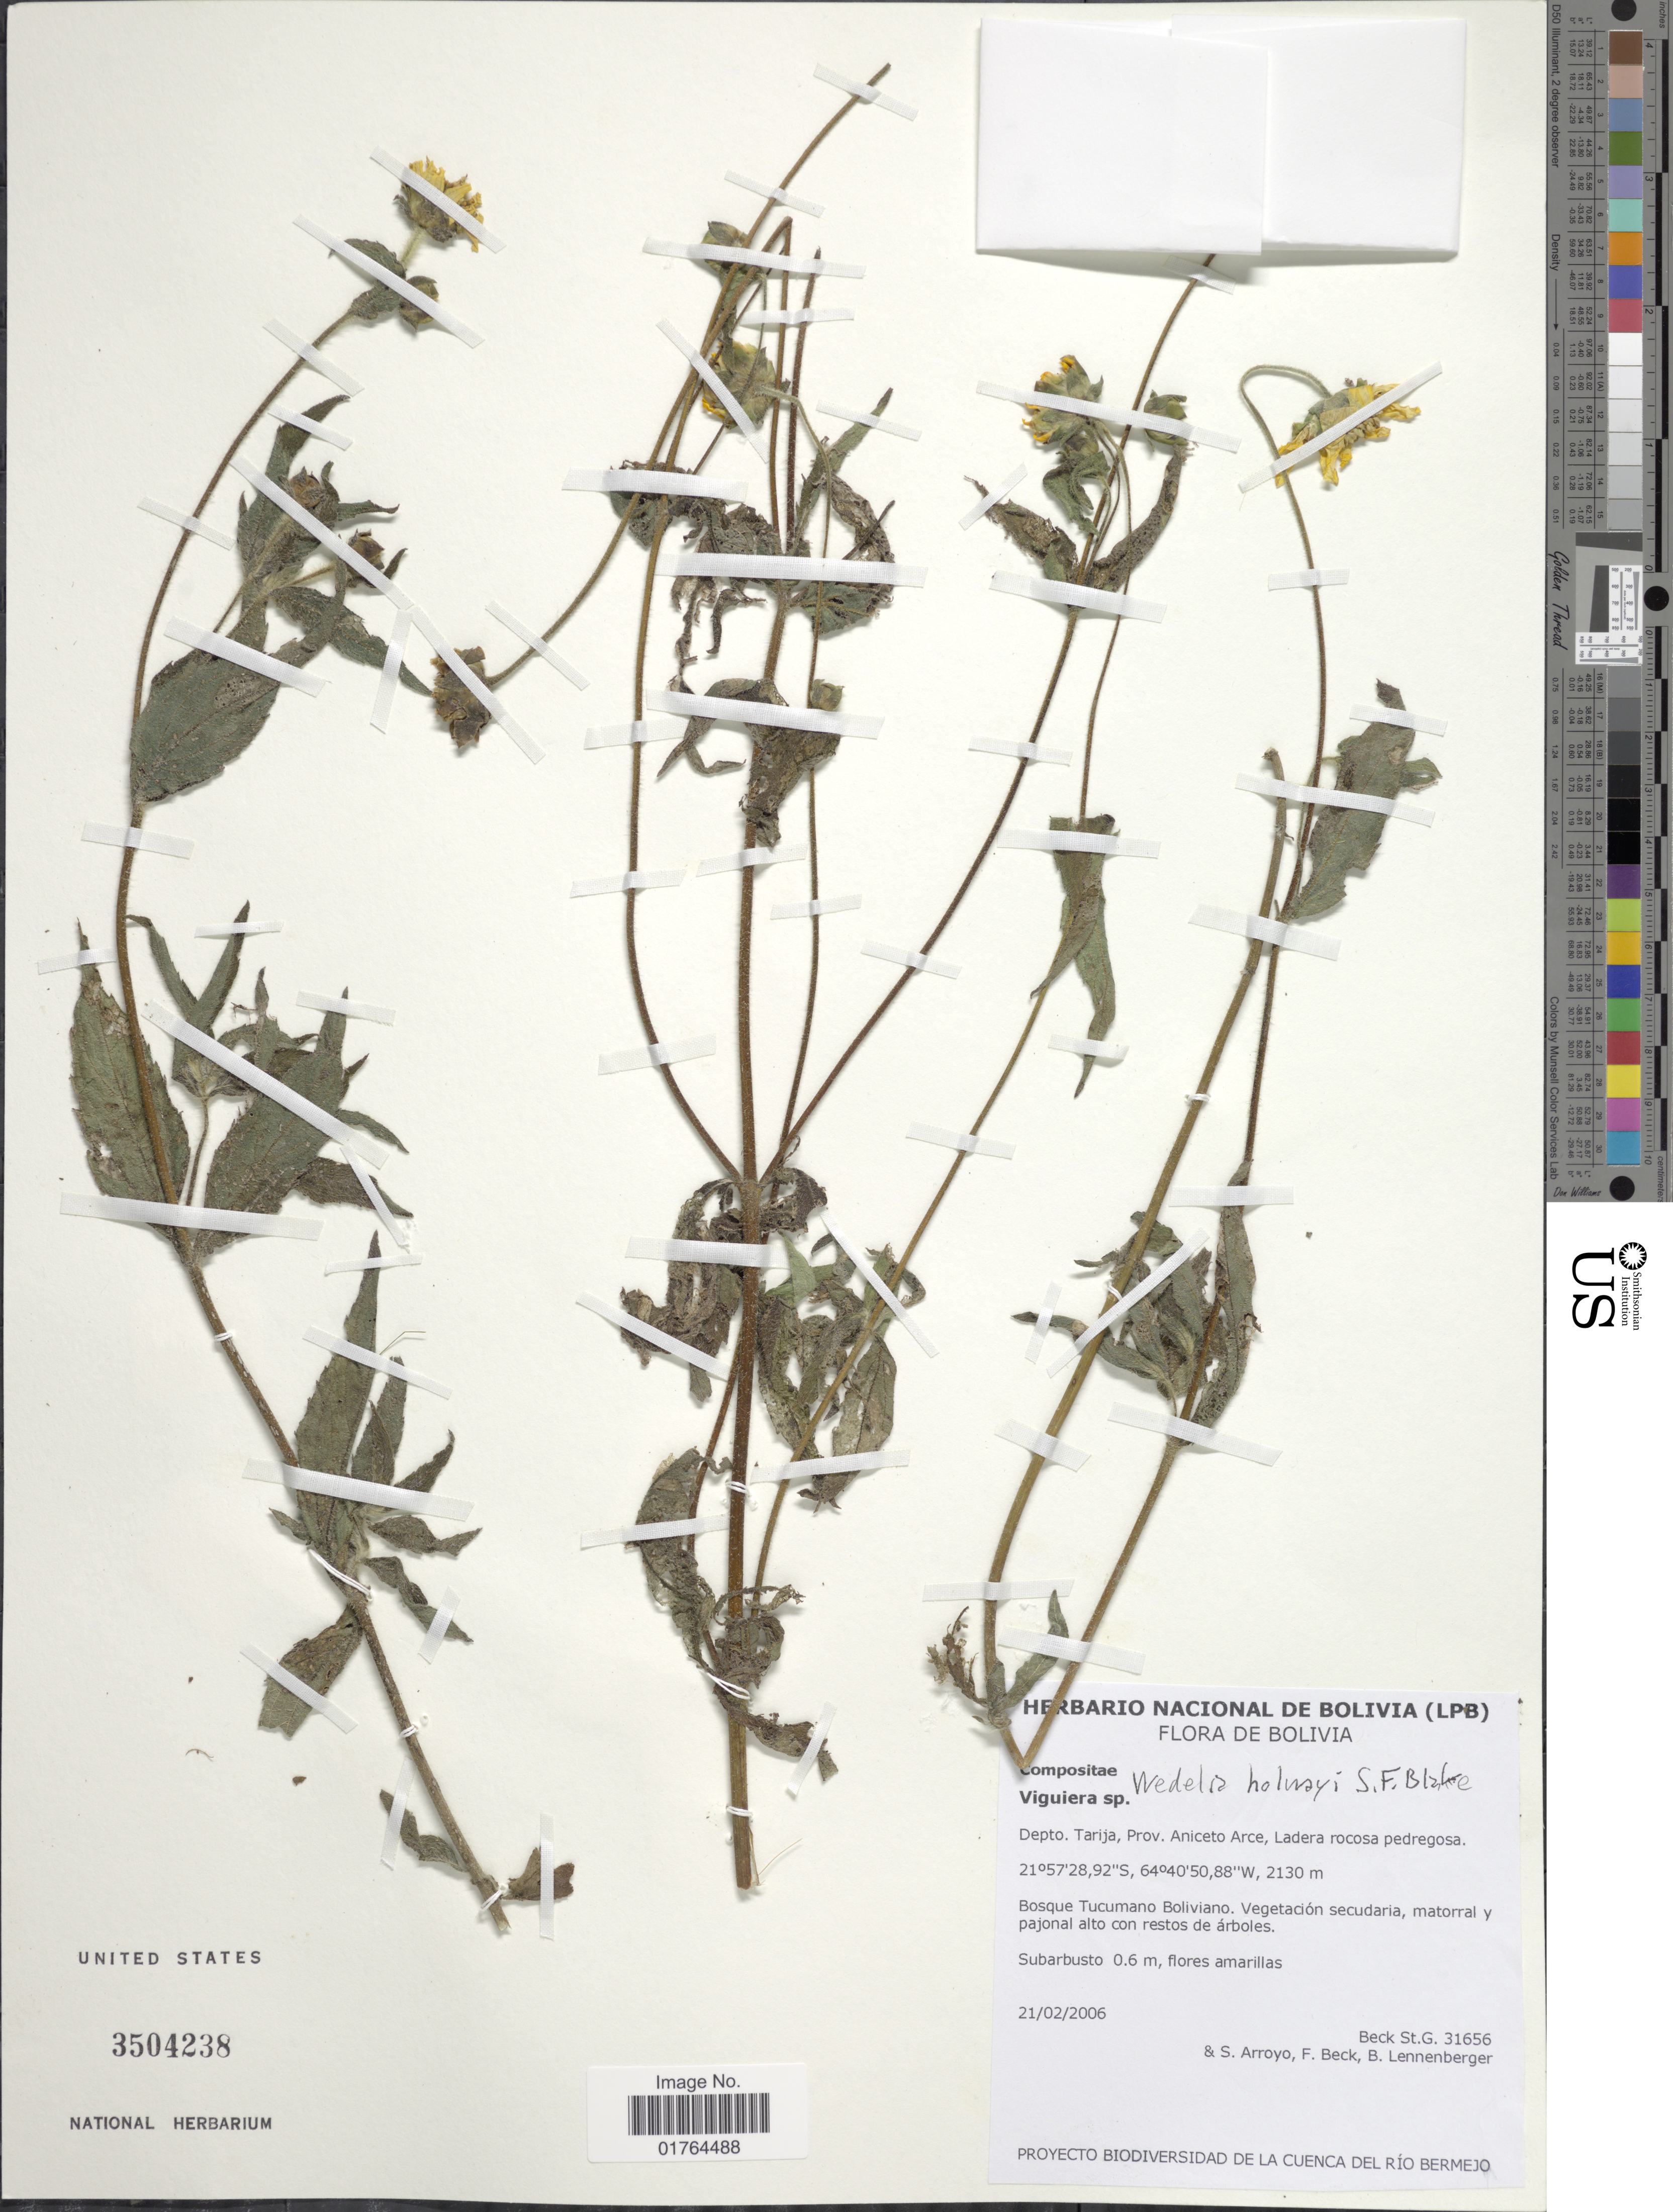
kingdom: Plantae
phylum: Tracheophyta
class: Magnoliopsida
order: Asterales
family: Asteraceae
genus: Wedelia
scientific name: Wedelia holwayi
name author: S.F. Blake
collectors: S. G. Beck, Arroyo, S., F. Beck & B. Lennenberger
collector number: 31656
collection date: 2006-02-21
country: Bolivia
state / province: Tarija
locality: Prov. Aniceto Arce, Ladera rocosa pedregosa, Bosque Tucumano Boliviano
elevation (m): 2130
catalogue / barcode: US 3504238